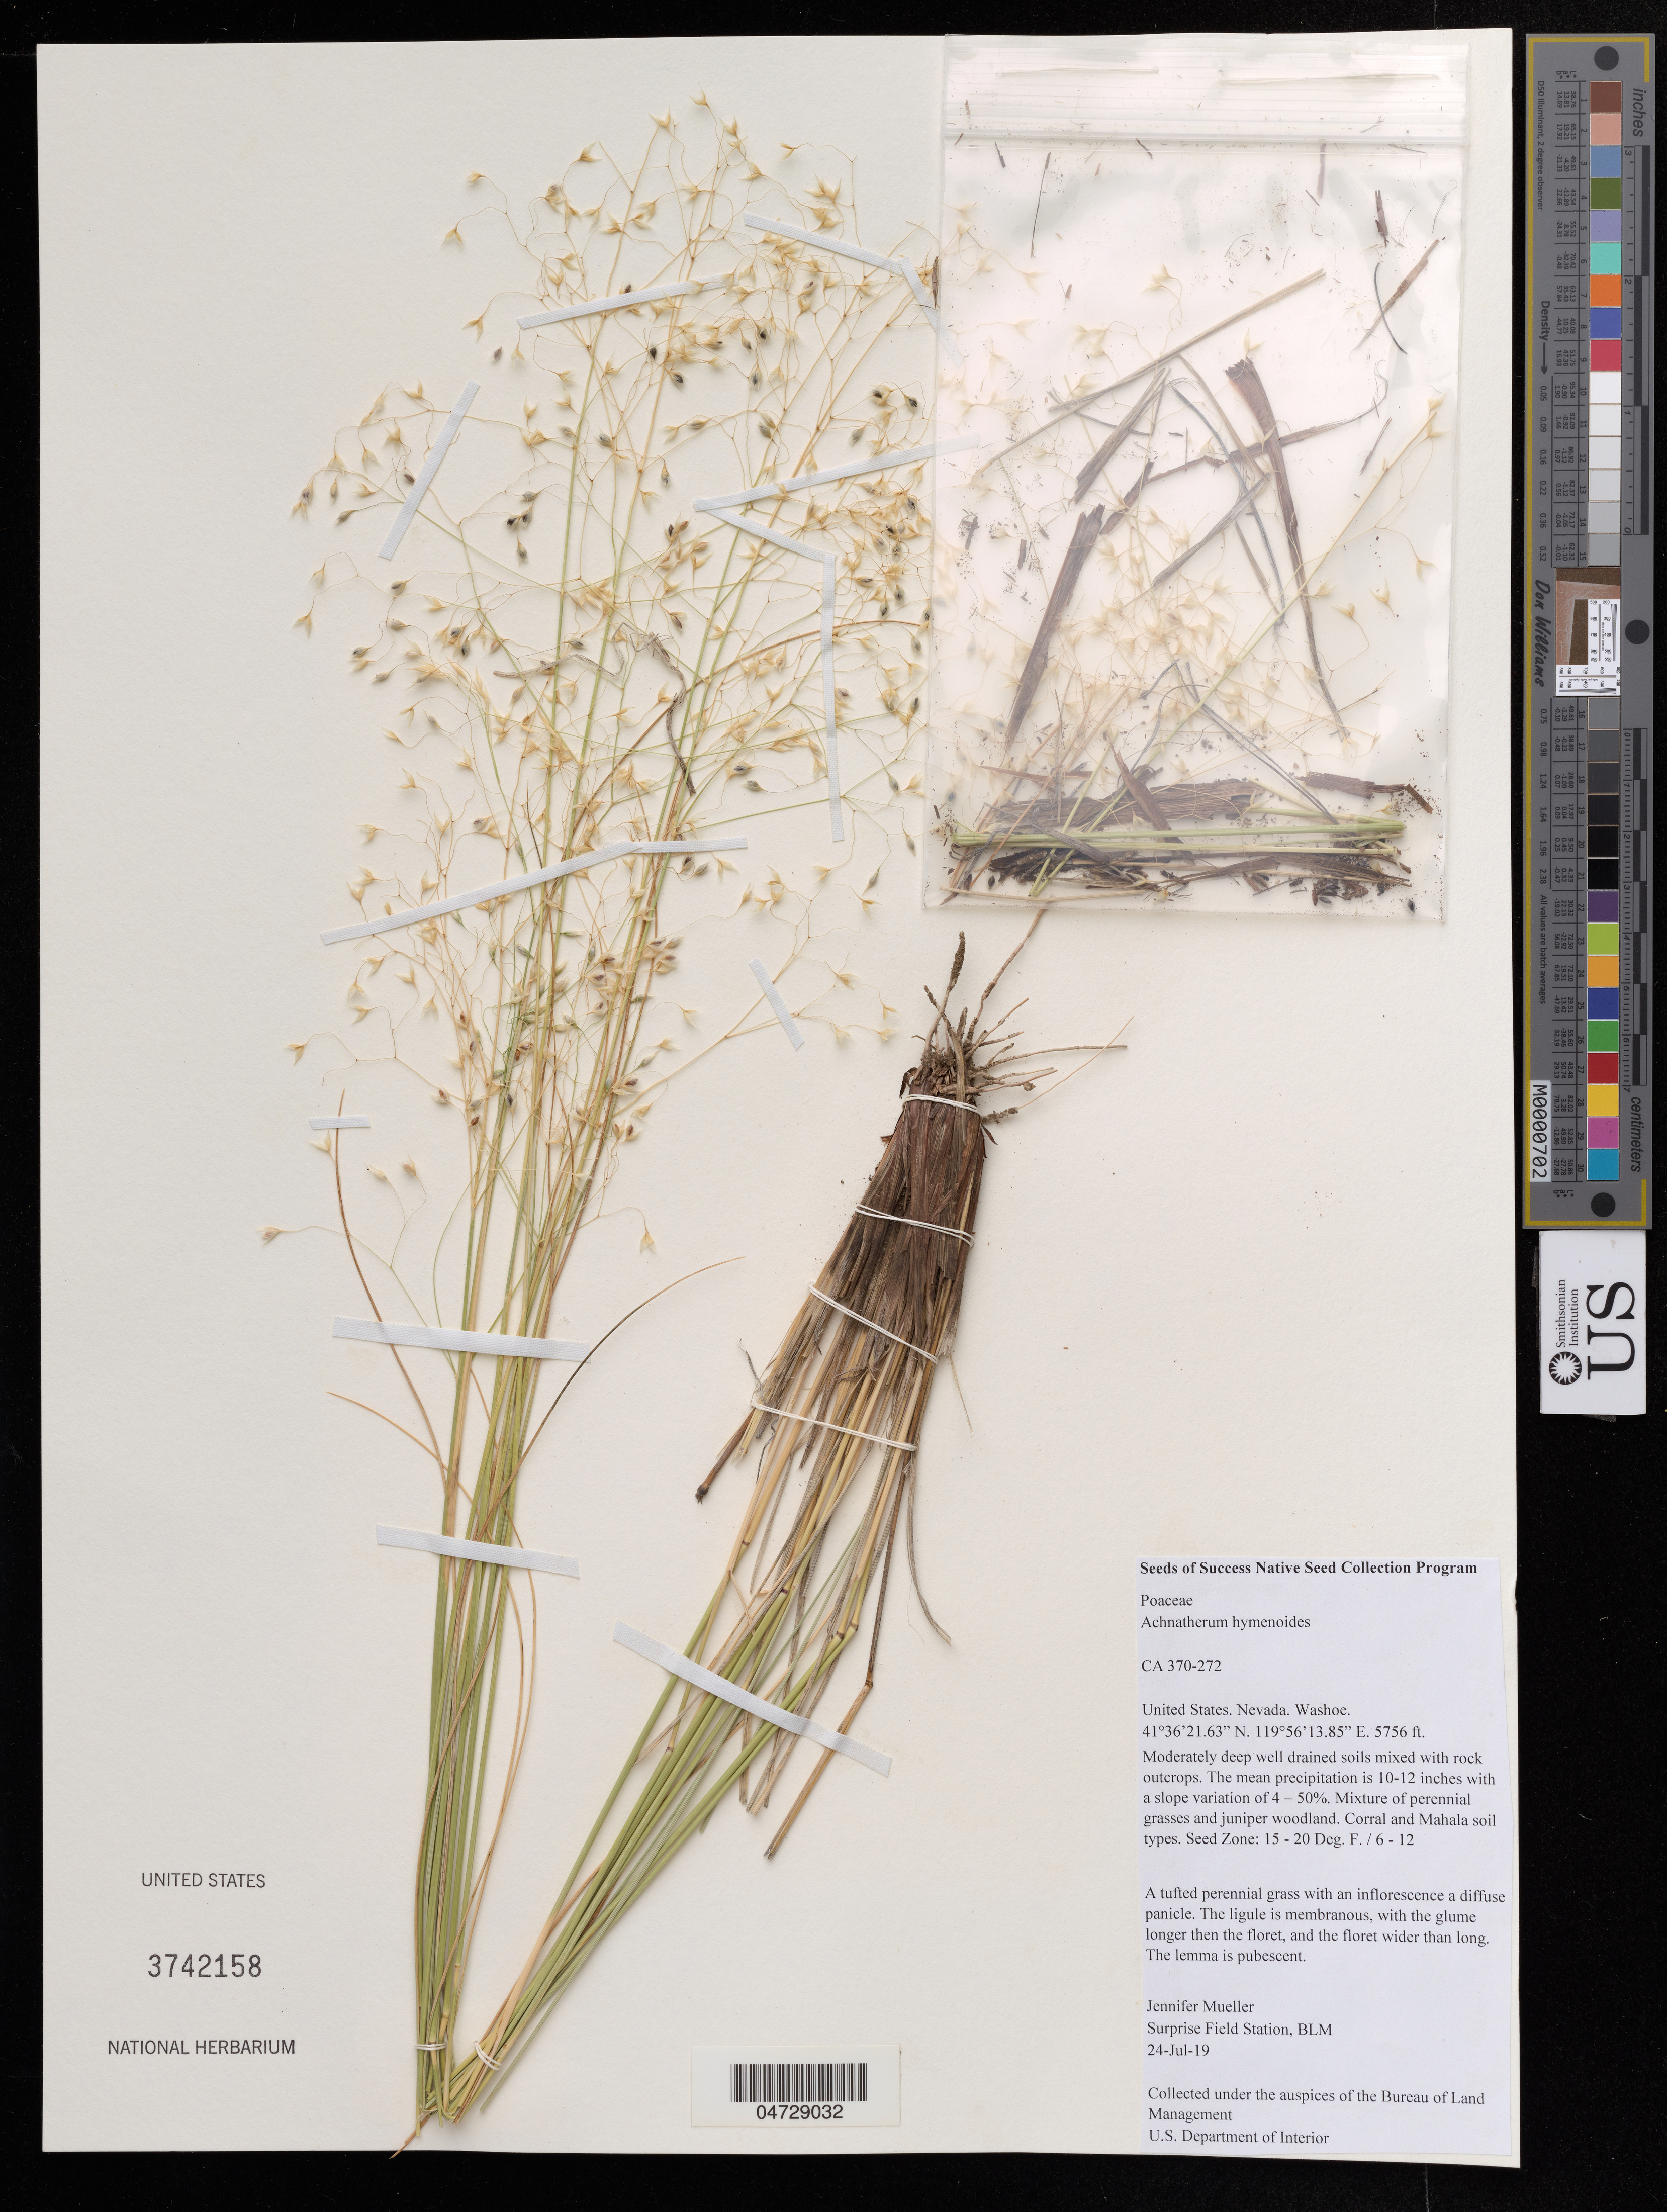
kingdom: Plantae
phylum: Tracheophyta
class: Liliopsida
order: Poales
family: Poaceae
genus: Achnatherum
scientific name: Achnatherum hymenoides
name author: (Roem. & Schult.) Barkworth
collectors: J. Mueller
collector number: CA 370-272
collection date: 2019-07-24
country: United States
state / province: Nevada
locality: Washoe.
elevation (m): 1754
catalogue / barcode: US 3742158